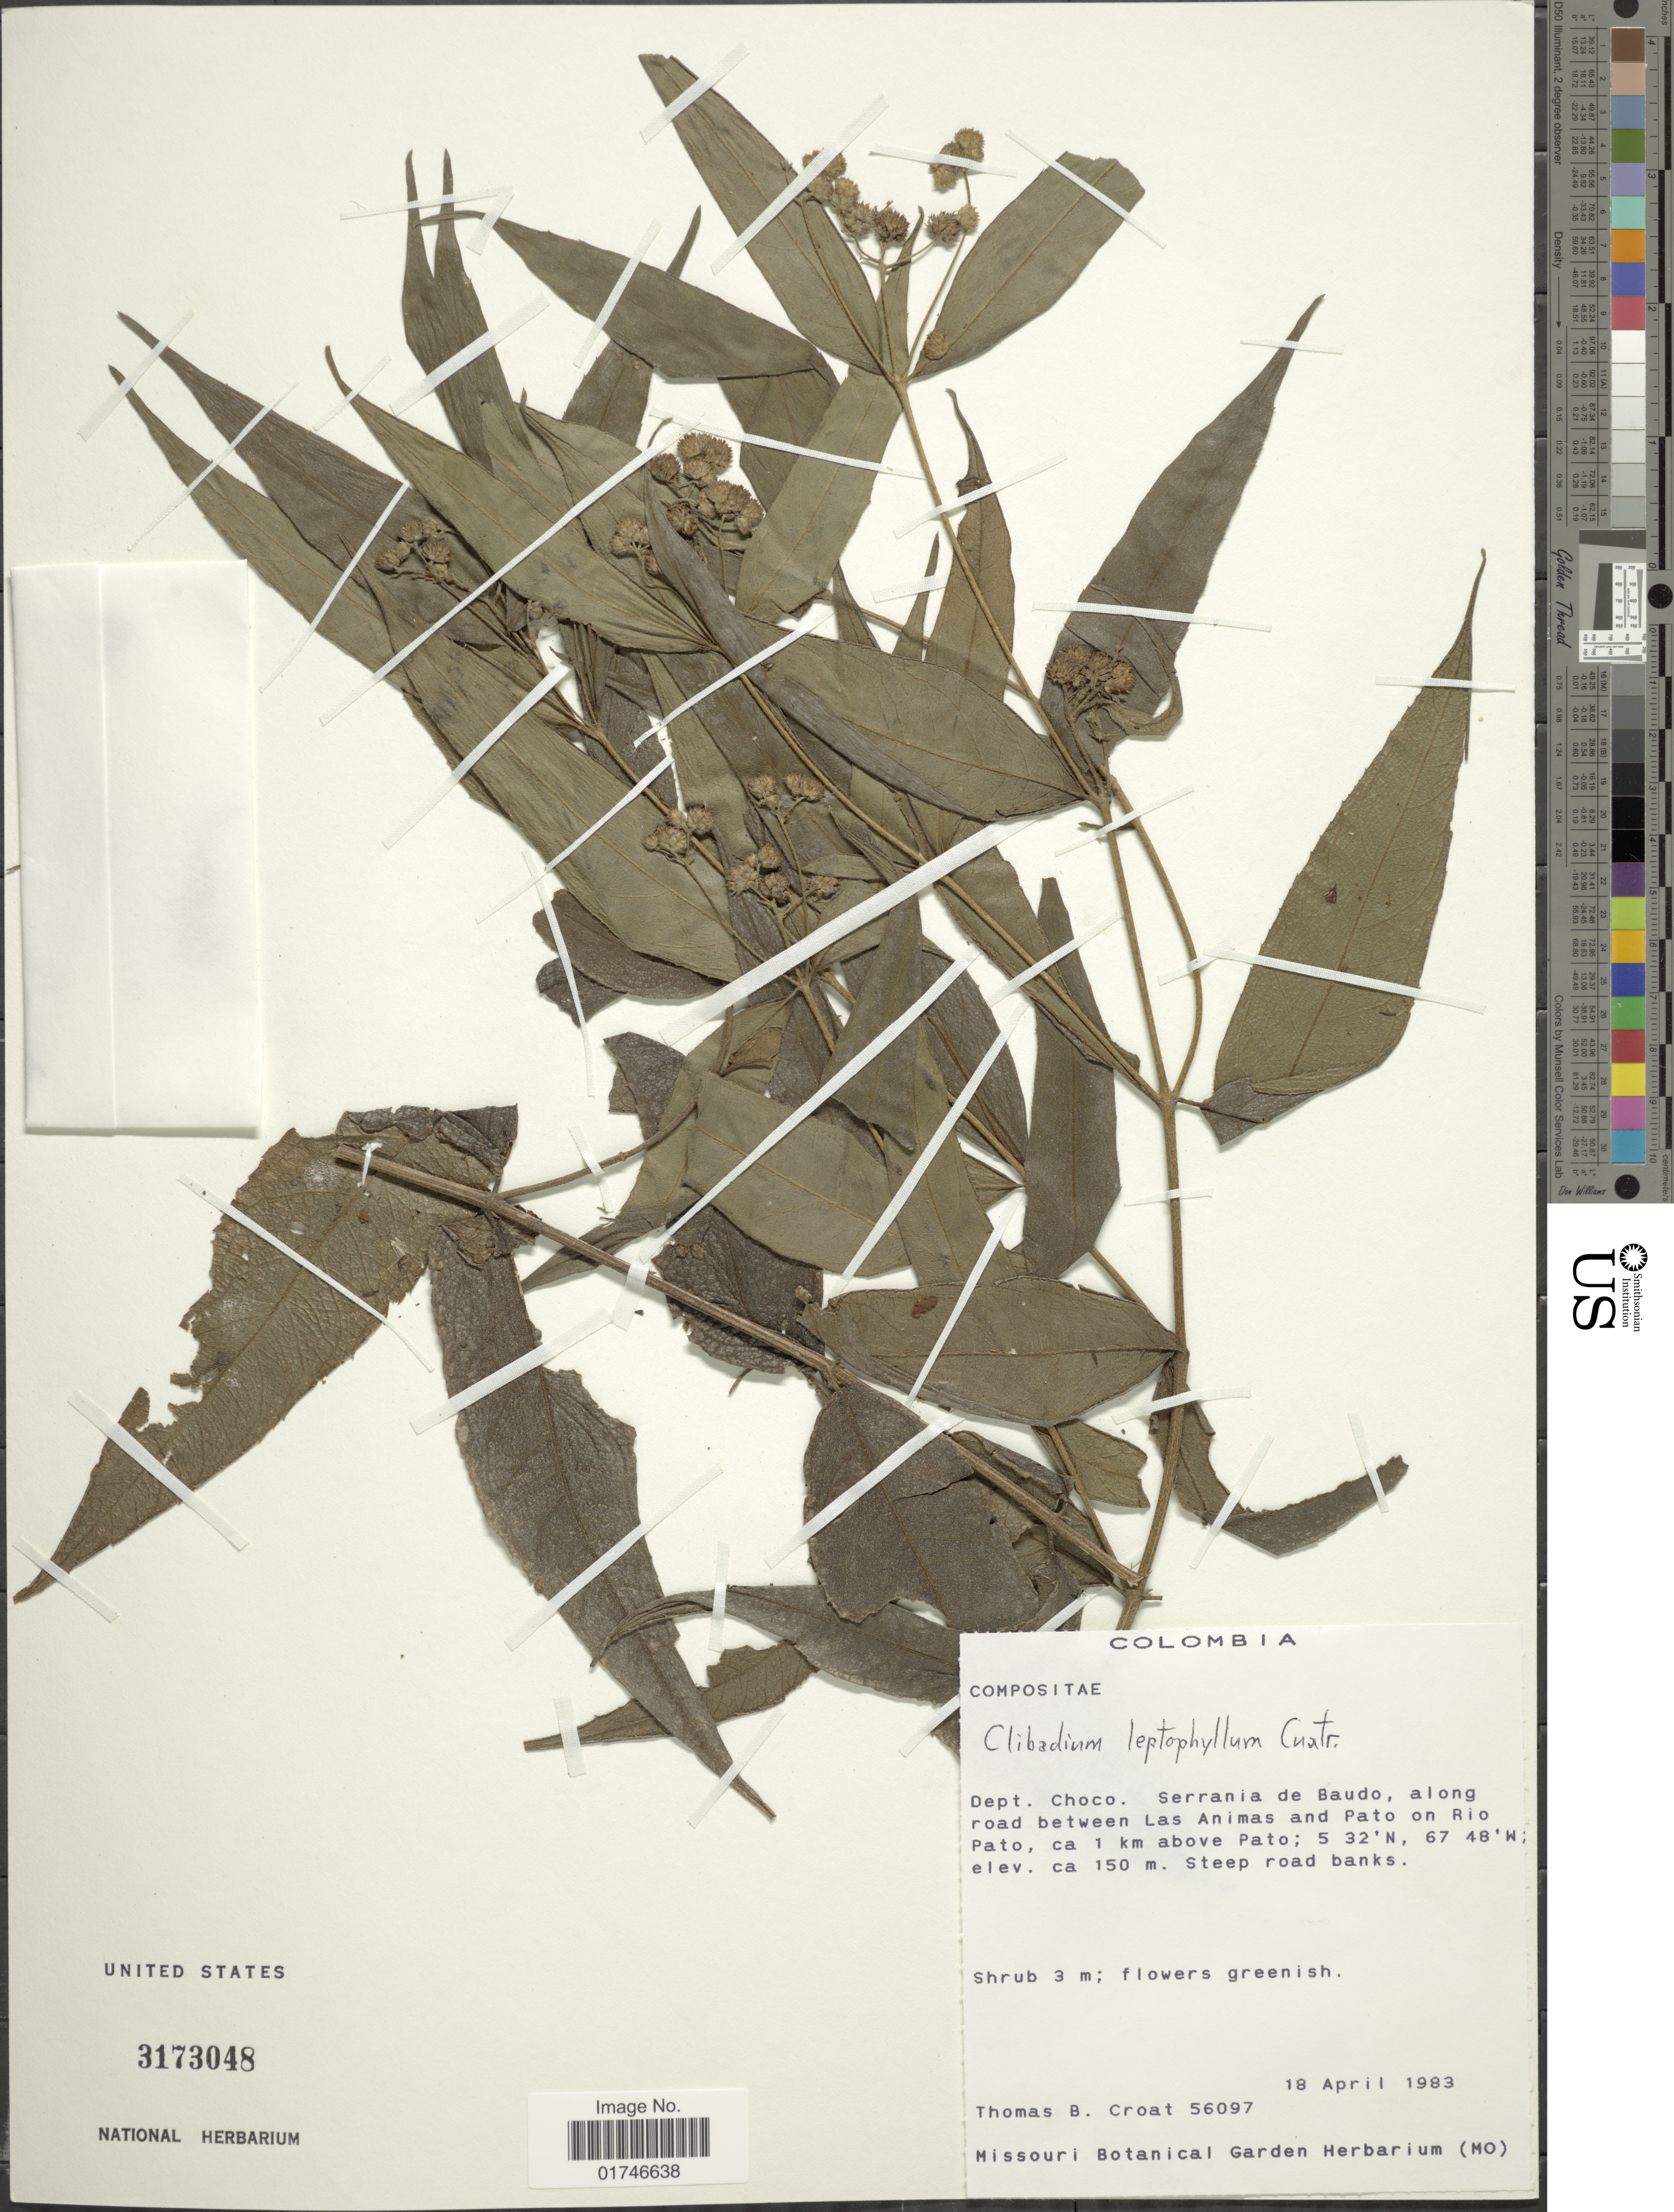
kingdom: Plantae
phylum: Tracheophyta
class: Magnoliopsida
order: Asterales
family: Asteraceae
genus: Clibadium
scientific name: Clibadium leptophyllum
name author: Cuatrec.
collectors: T. B. Croat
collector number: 56097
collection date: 1983-04-18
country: Colombia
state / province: Chocó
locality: Serrania de Baudo, along road between Las Animas and Pato on Rio Pato. ca. 1 km above Pato.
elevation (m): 150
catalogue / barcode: US 3173048